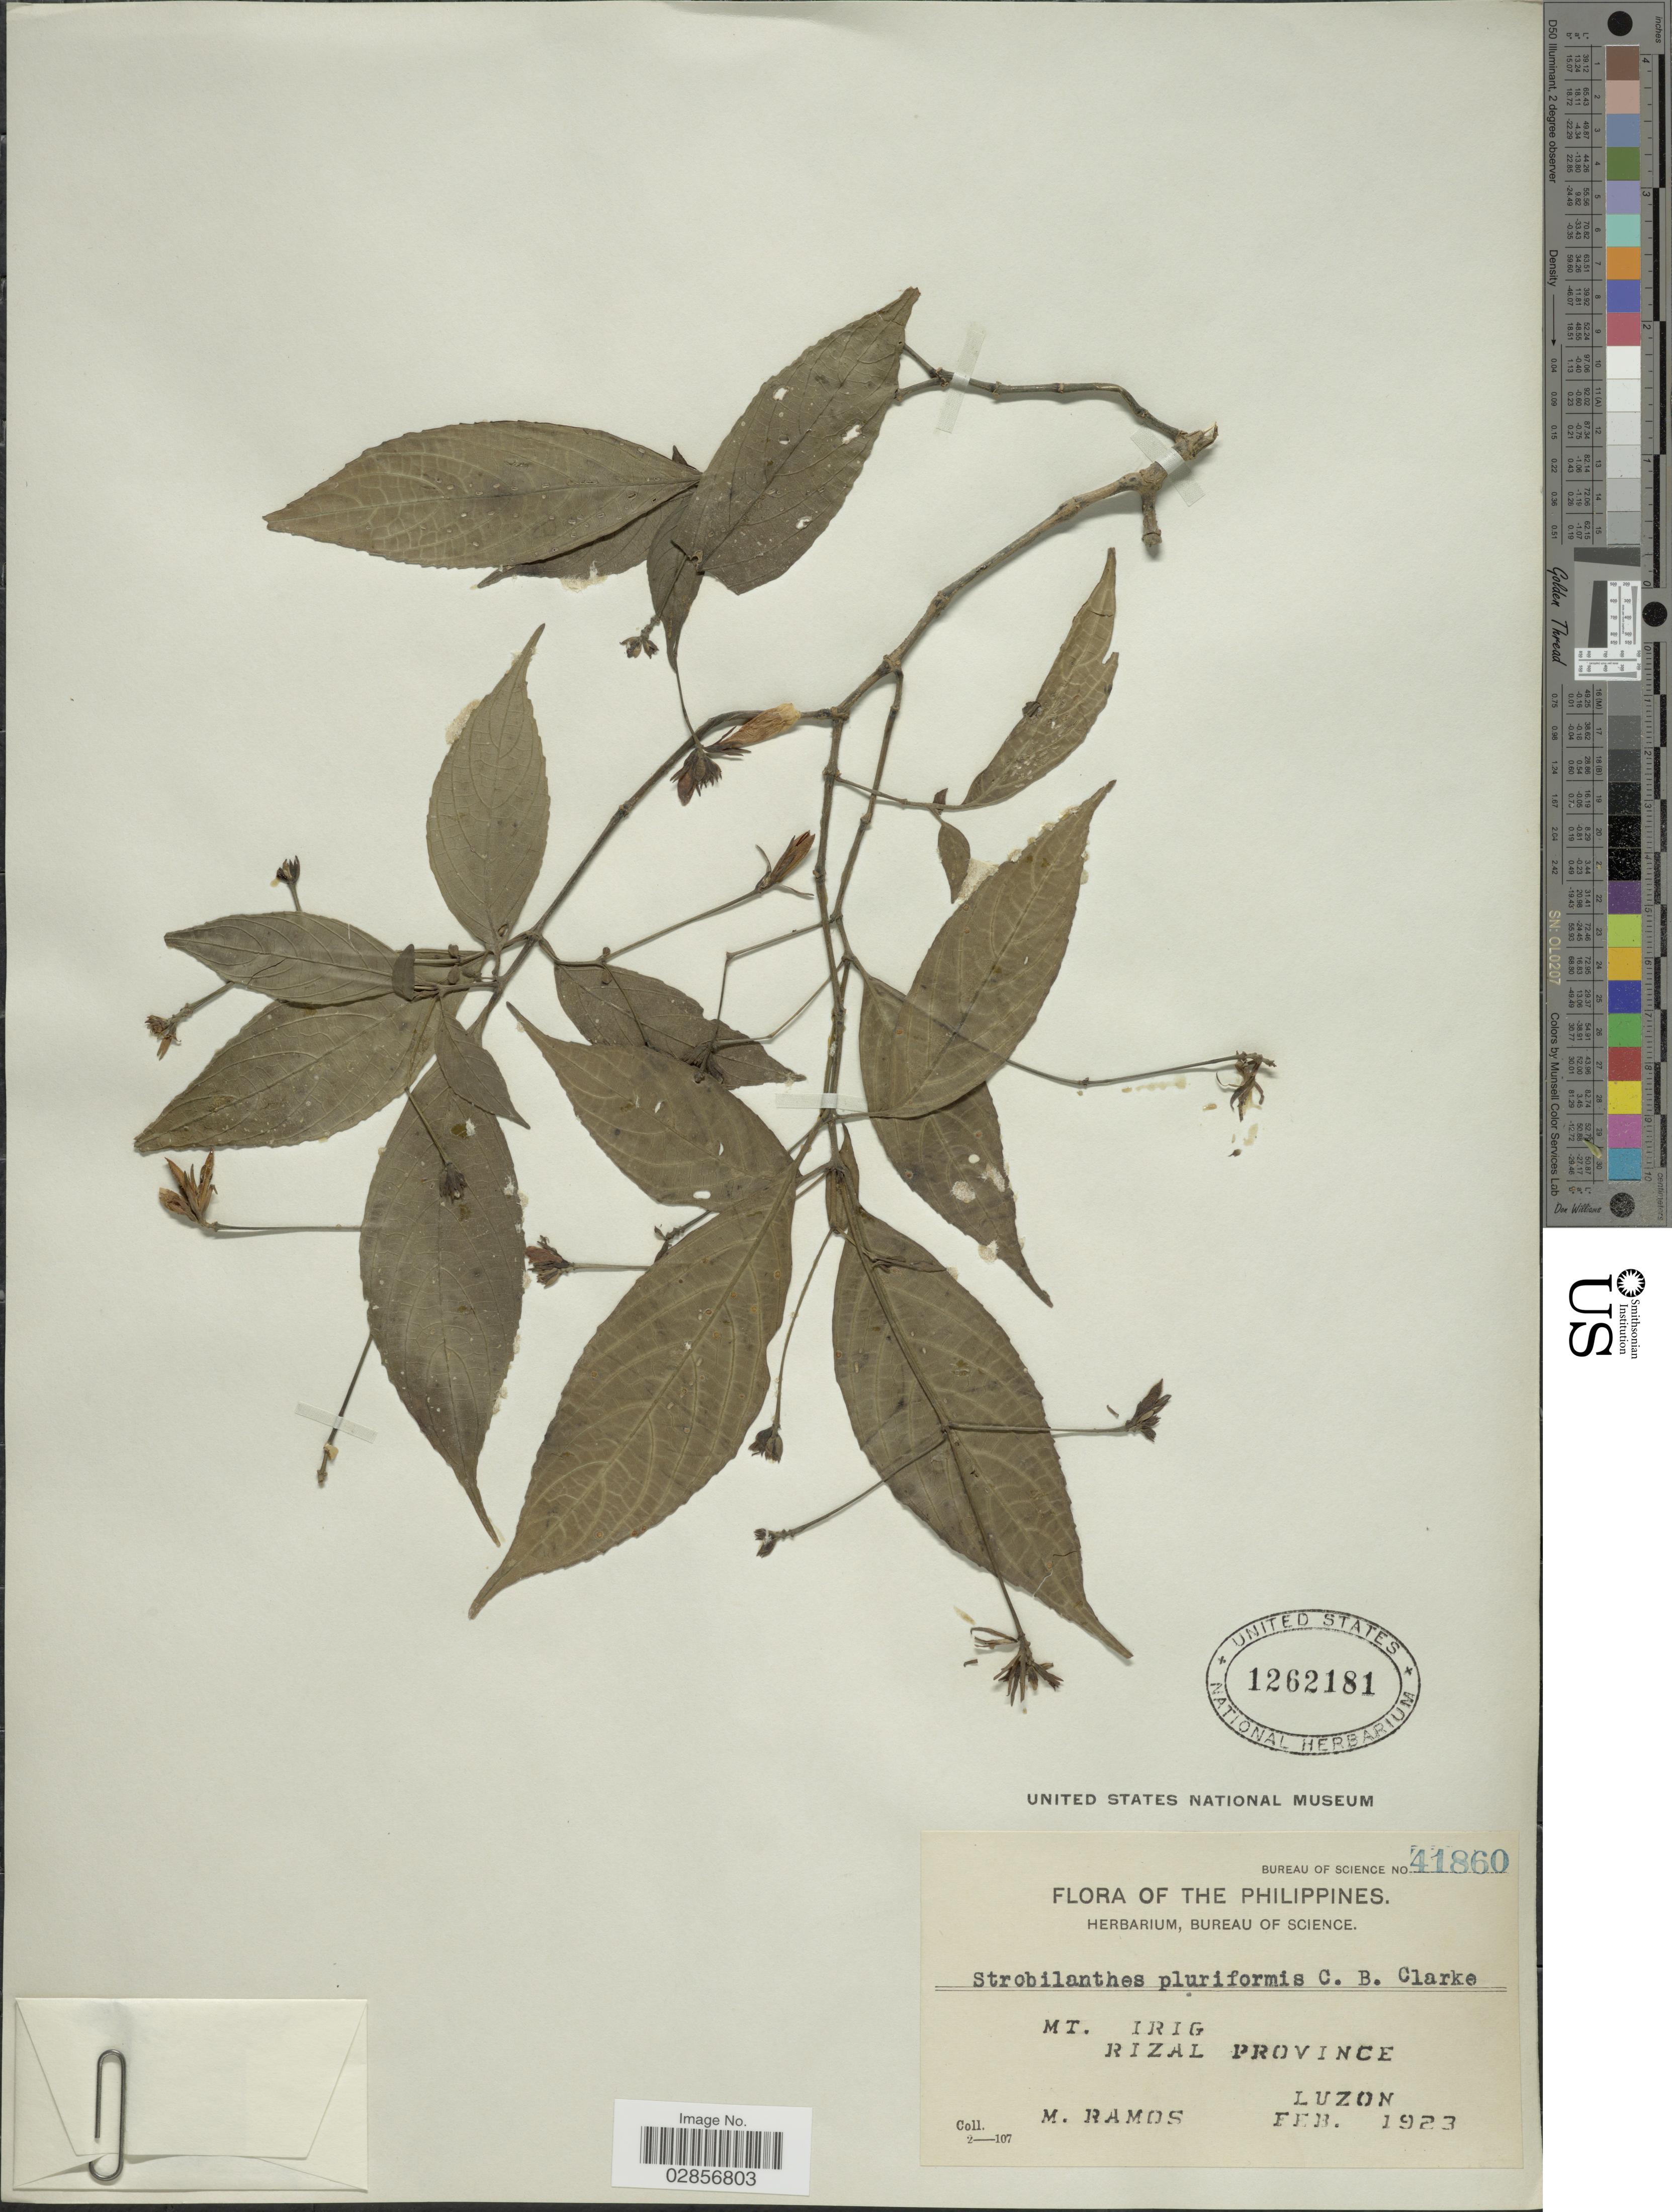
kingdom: Plantae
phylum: Tracheophyta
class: Magnoliopsida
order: Lamiales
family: Acanthaceae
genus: Strobilanthes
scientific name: Strobilanthes pluriformis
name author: C.B. Clarke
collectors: M. Ramos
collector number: Bureau of Science 41860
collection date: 1923-02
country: Philippines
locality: Mt. Irig. Rizal Province. Luzon.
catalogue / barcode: US 1262181